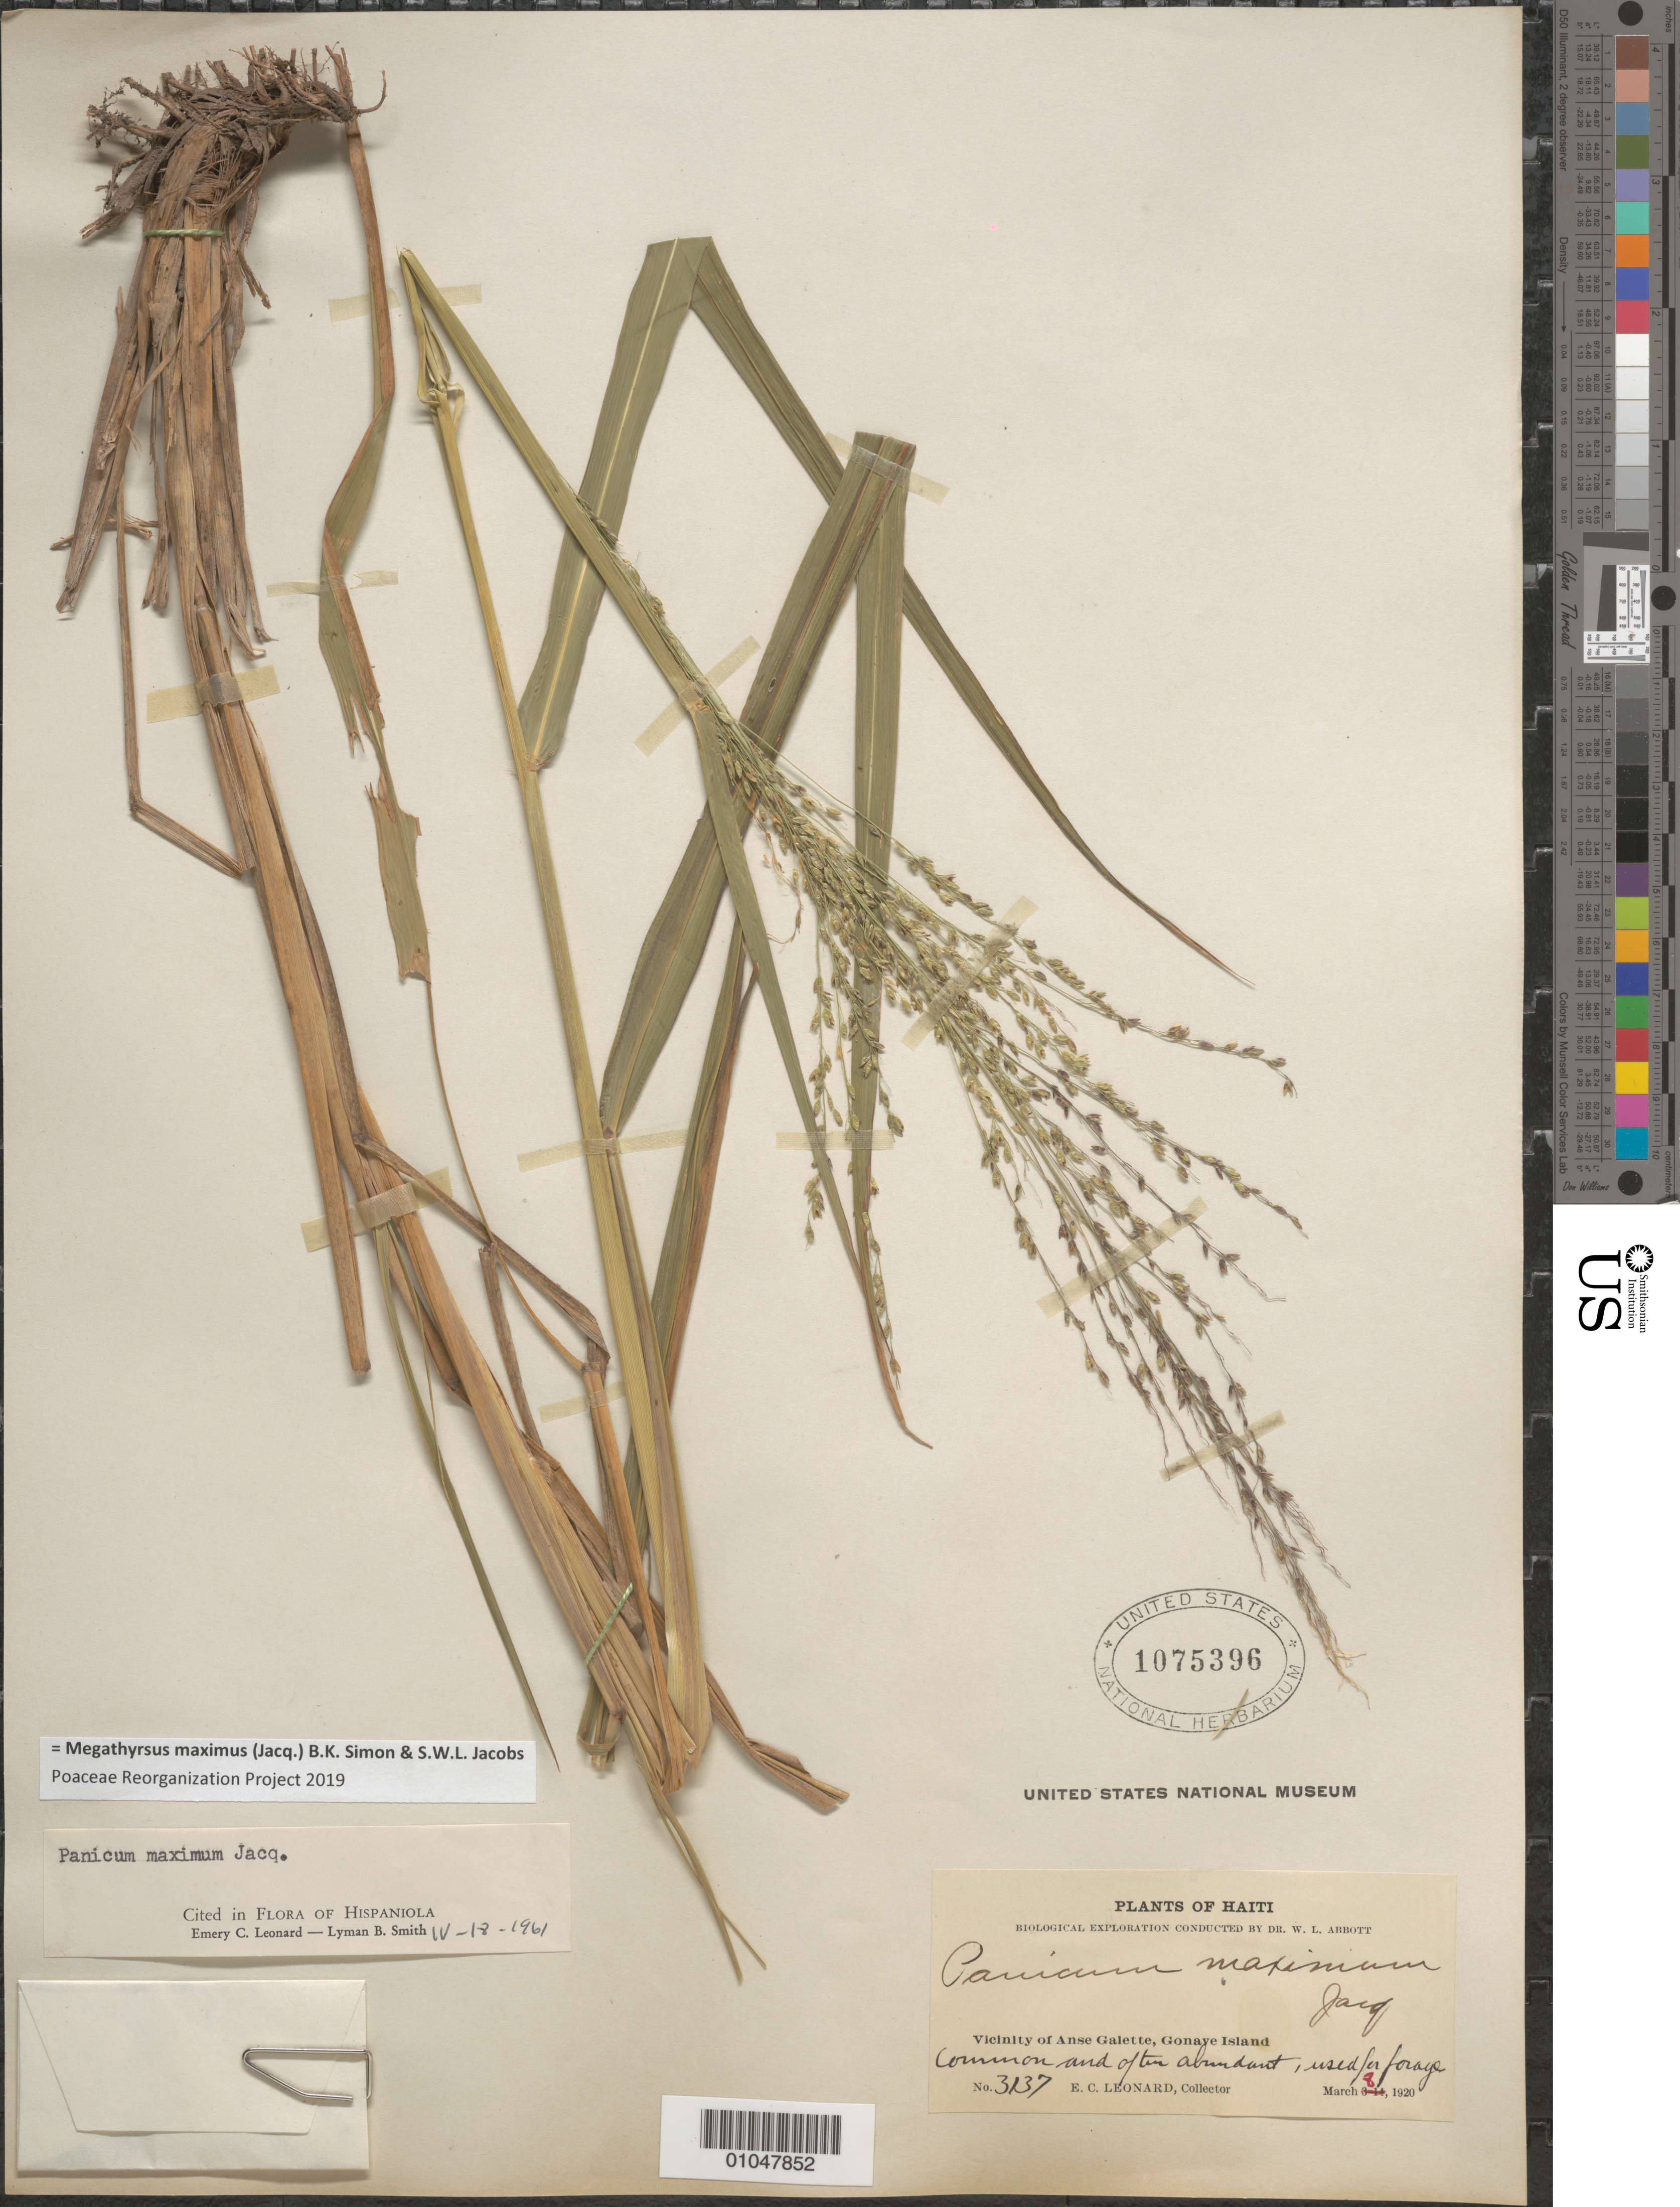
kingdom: Plantae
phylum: Tracheophyta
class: Liliopsida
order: Poales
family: Poaceae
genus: Panicum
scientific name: Panicum maximum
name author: Jacq.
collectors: A. Leonard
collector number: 3137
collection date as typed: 08 Mar 1920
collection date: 1920-03-08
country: Haiti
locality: Vic of Anse Galette, Gonaye Island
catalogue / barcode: US 1075396